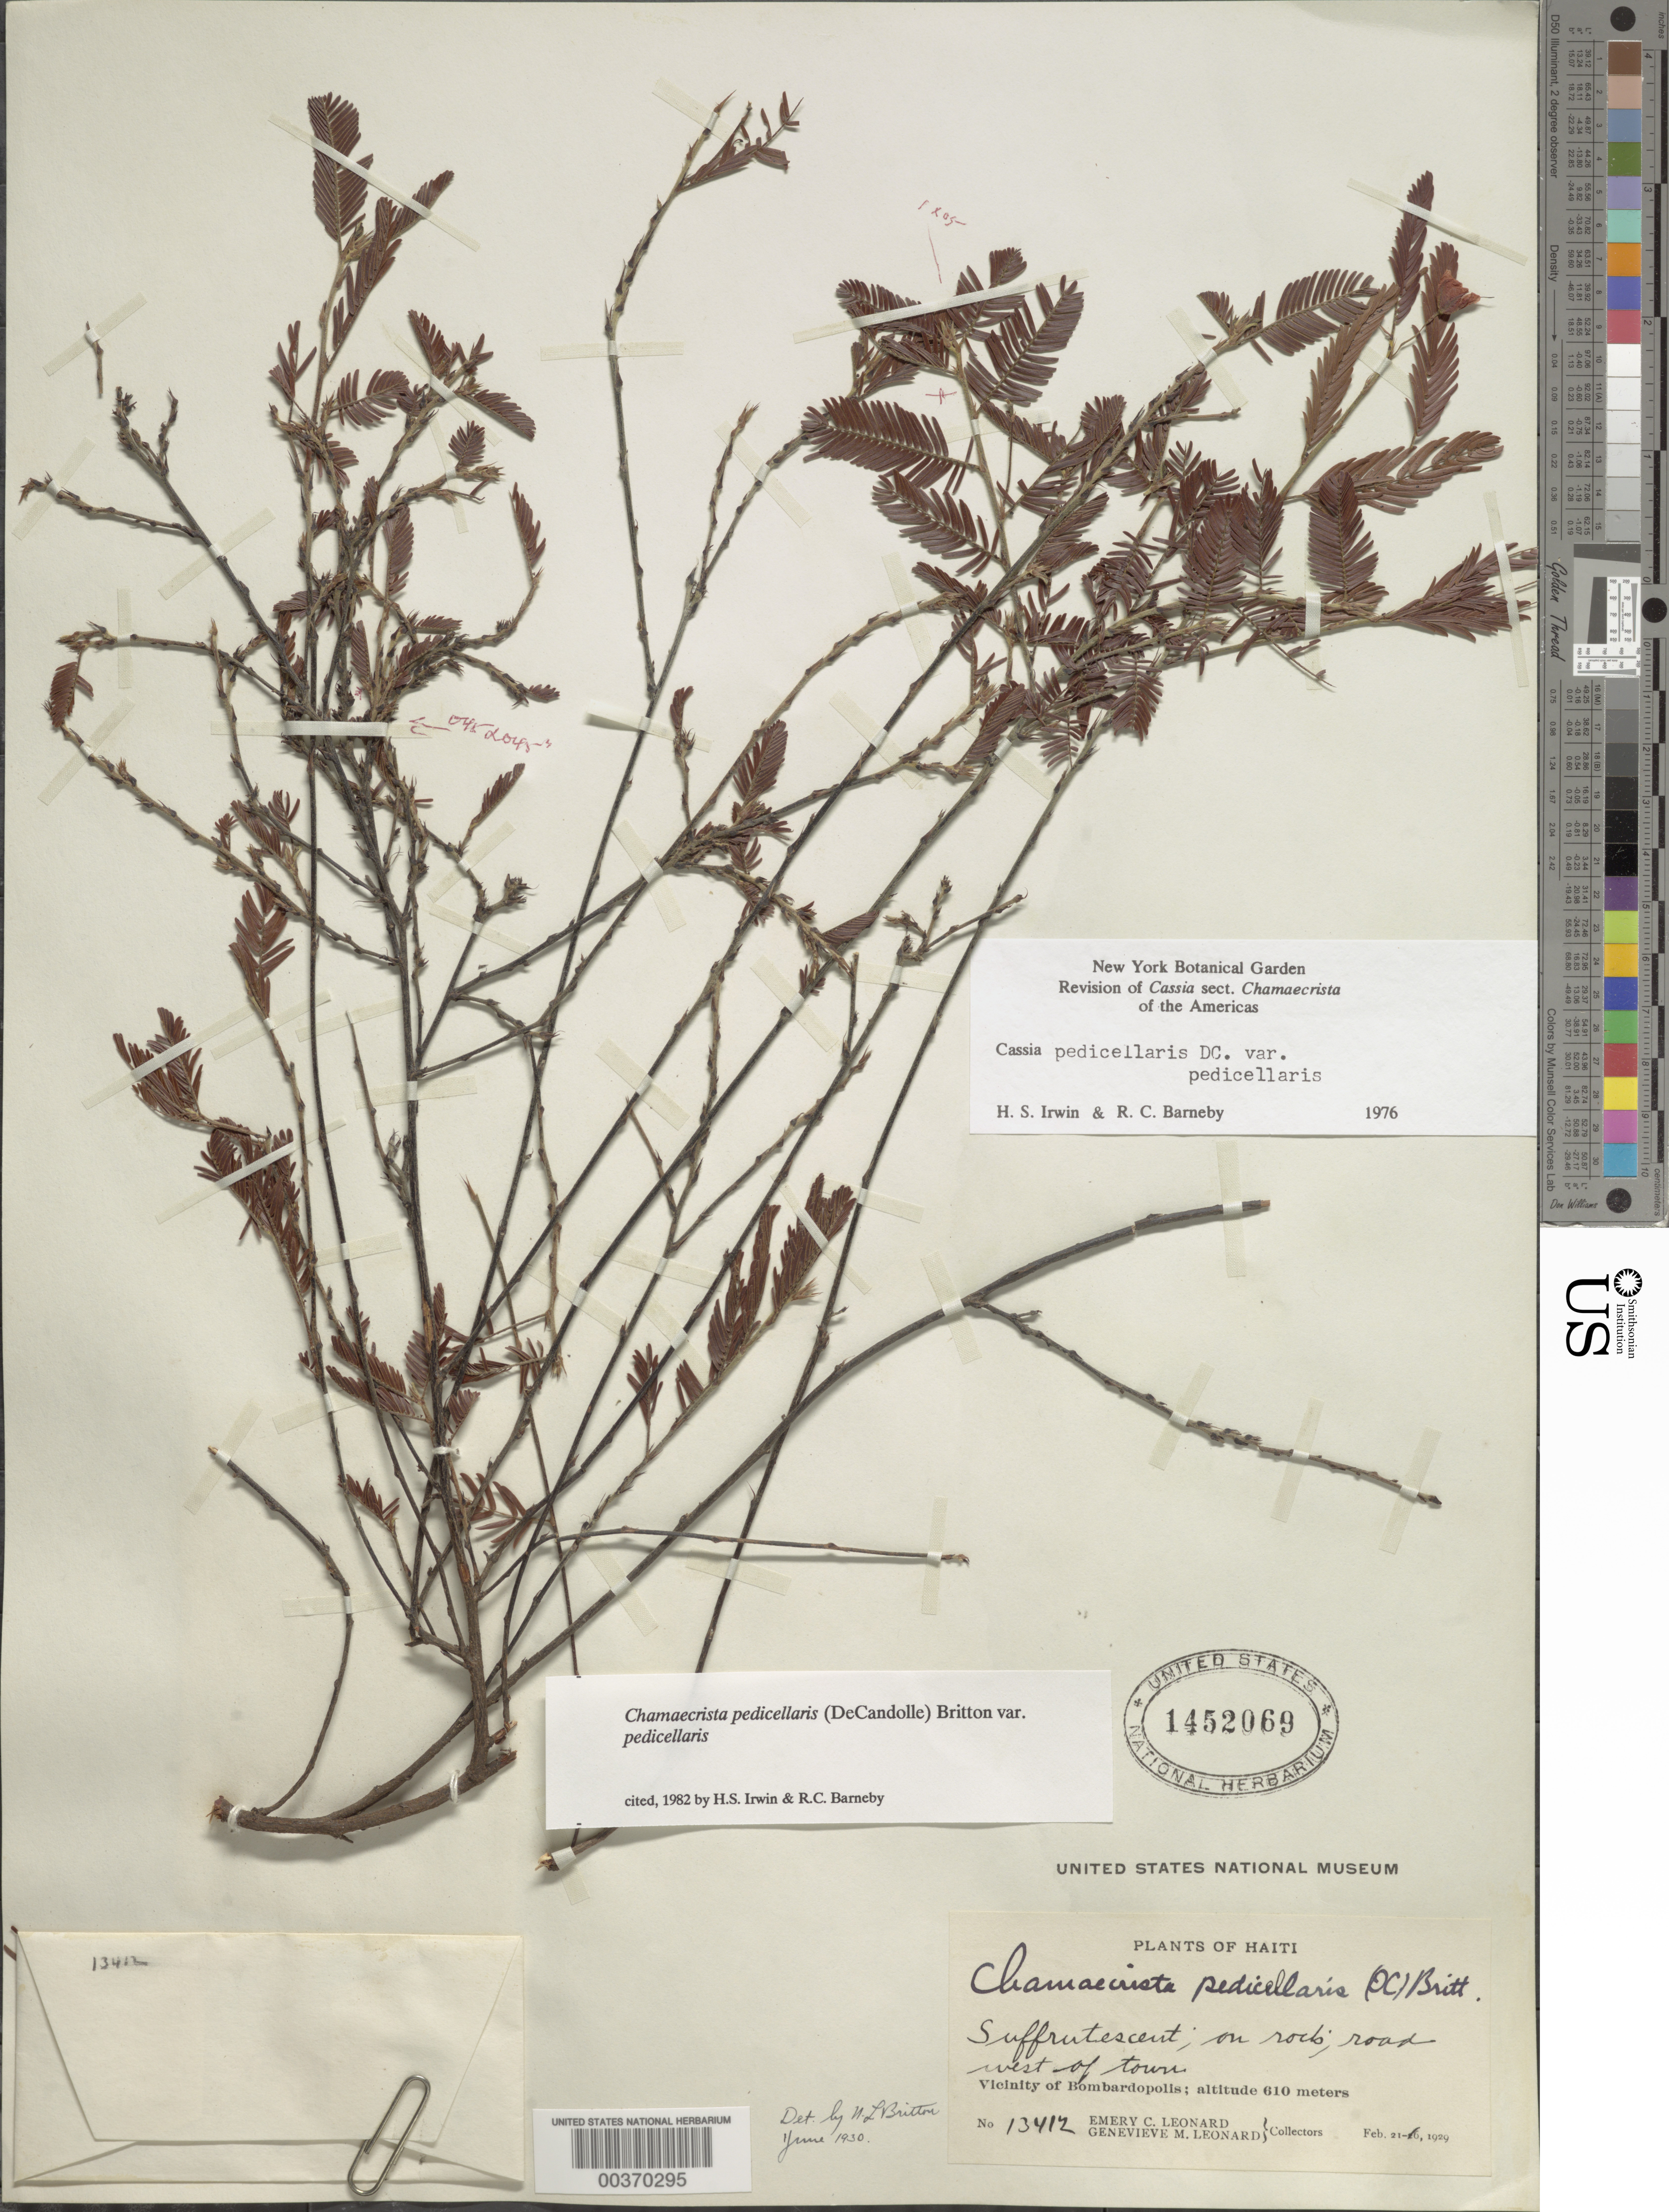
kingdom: Plantae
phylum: Tracheophyta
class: Magnoliopsida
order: Fabales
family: Fabaceae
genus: Chamaecrista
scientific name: Chamaecrista pedicellaris var. pedicellaris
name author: Britton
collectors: E. C. Leonard & G. M. Leonard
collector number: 13412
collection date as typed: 21 Feb 1929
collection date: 1929-02-21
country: Haiti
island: Hispaniola Island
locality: Road w of town; vicinity of bombardopolis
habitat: On rock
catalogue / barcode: US 1452069